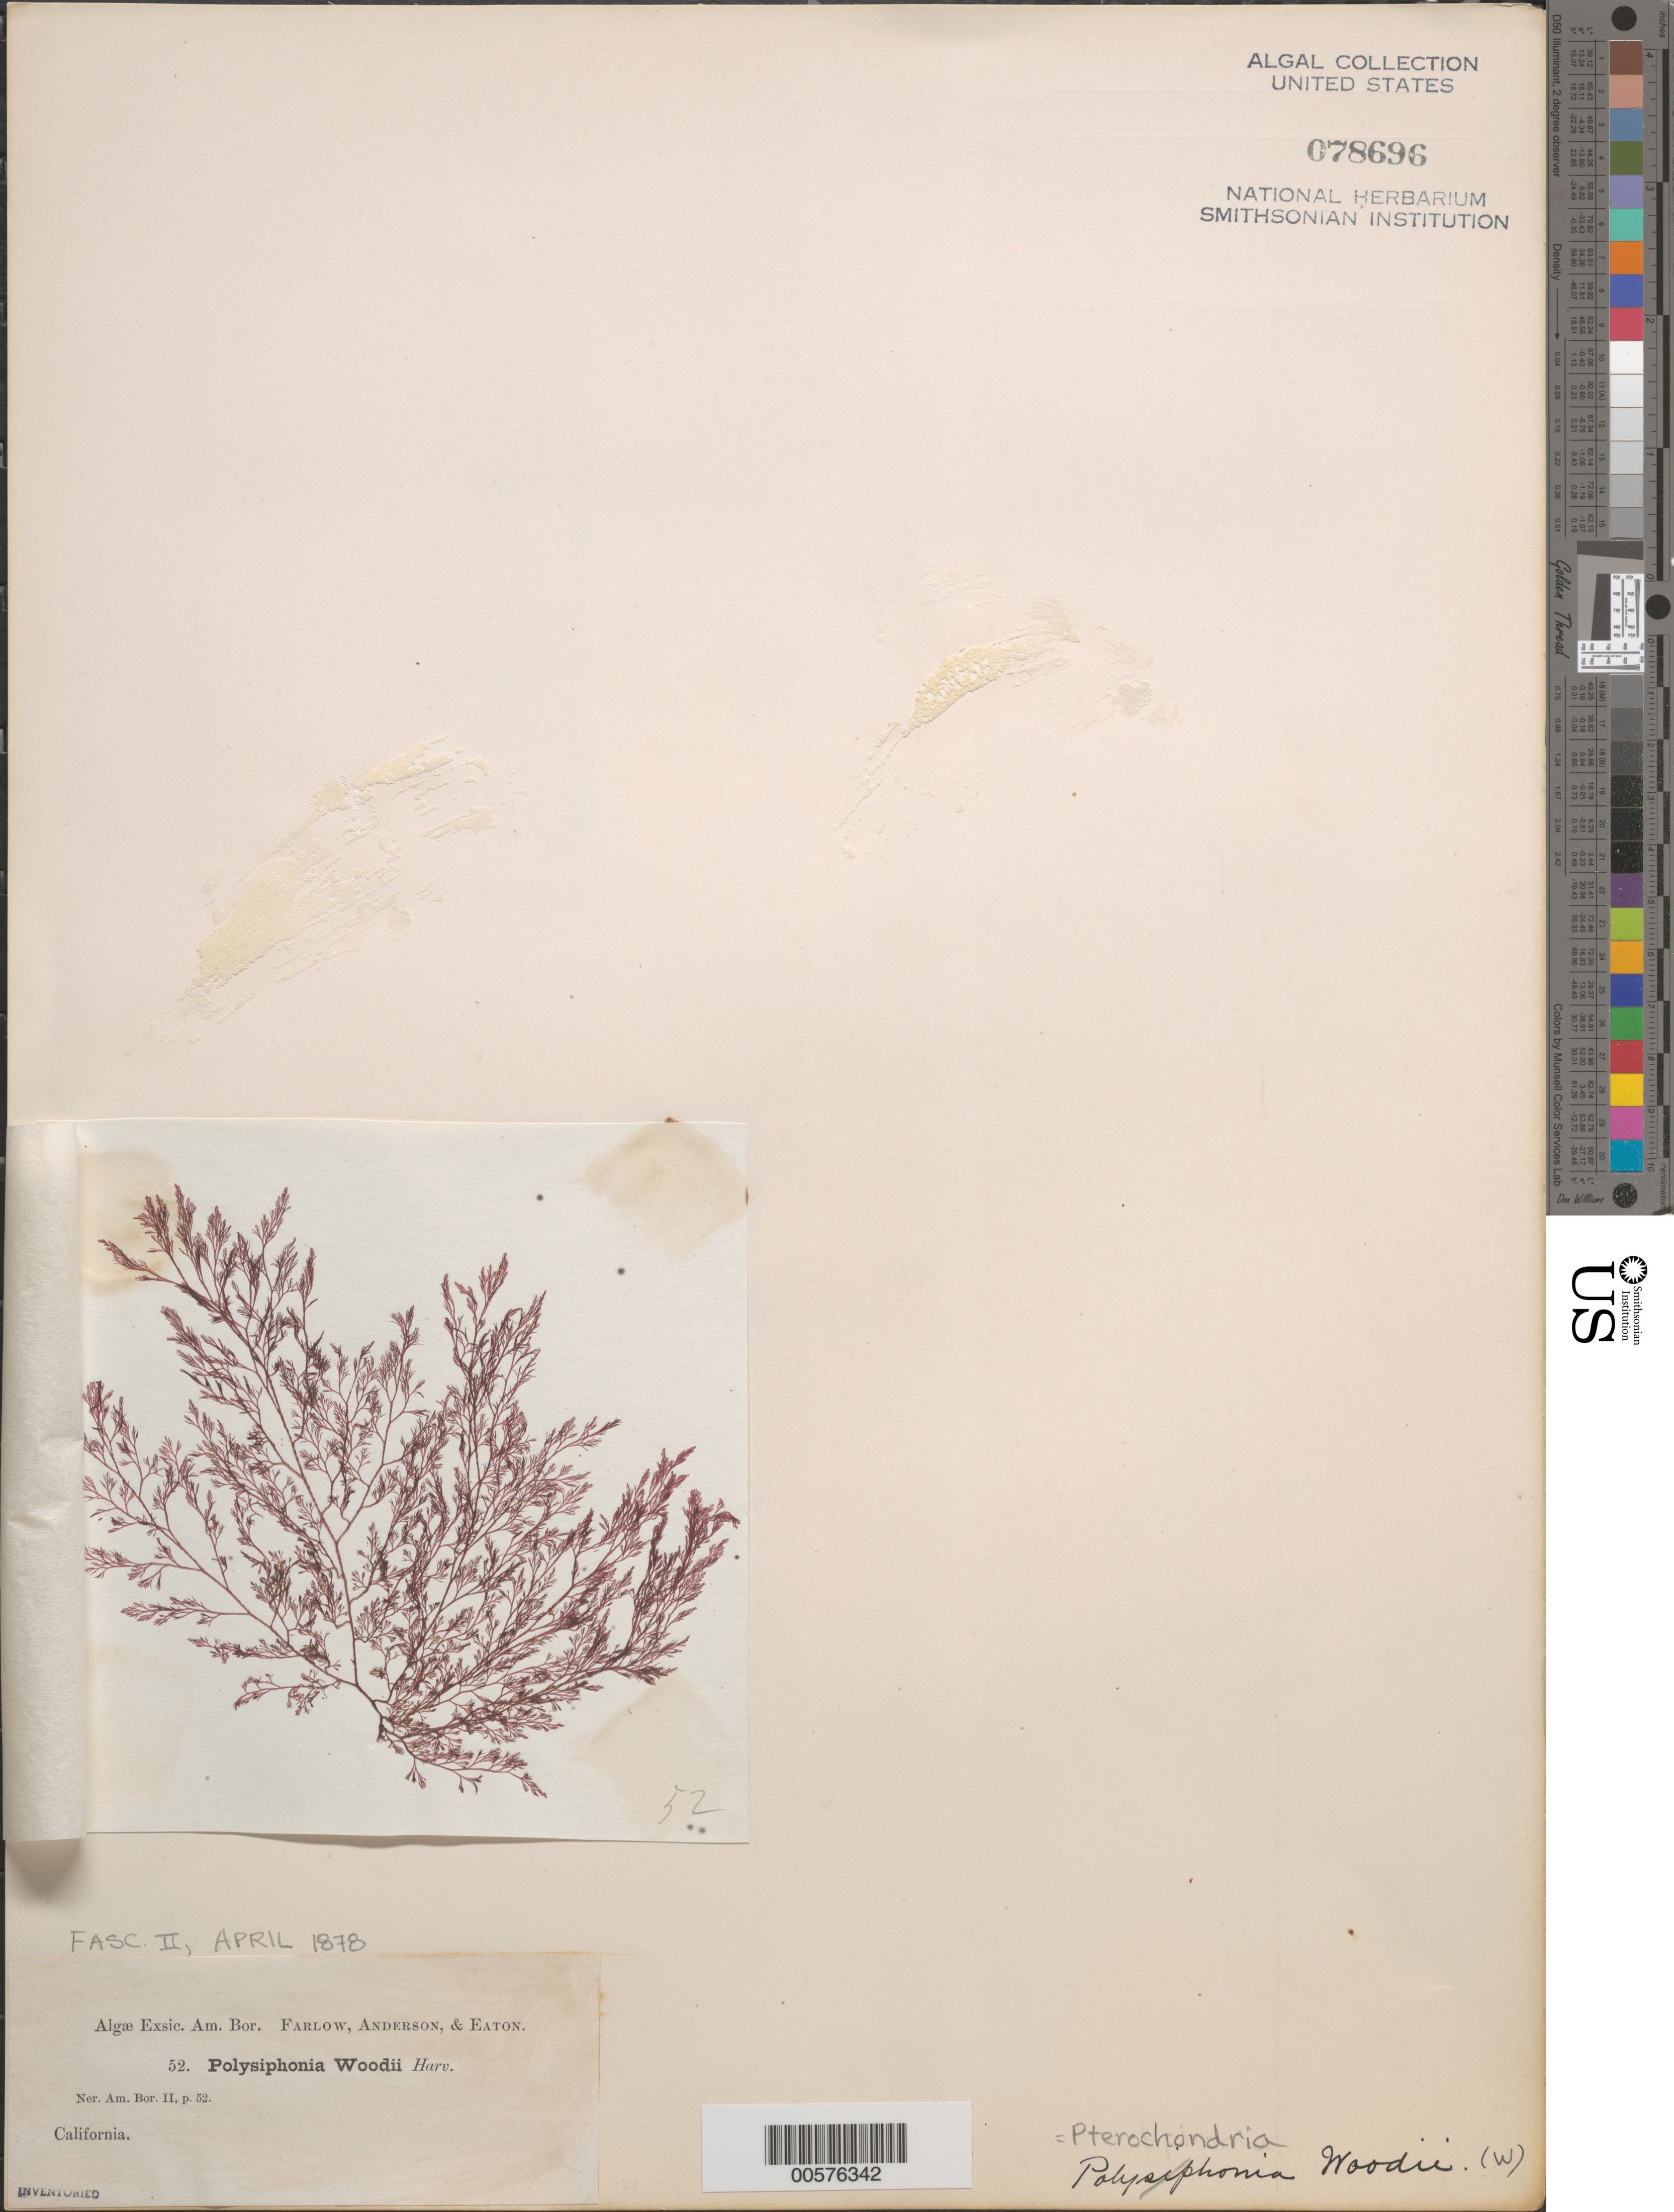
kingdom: Plantae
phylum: Rhodophyta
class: Florideophyceae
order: Ceramiales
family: Rhodomelaceae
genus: Pterochondria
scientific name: Pterochondria woodii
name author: (Harv.) Hollenb.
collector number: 52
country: United States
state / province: California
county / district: San Diego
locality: False Bay, San Diego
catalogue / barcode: US 78696